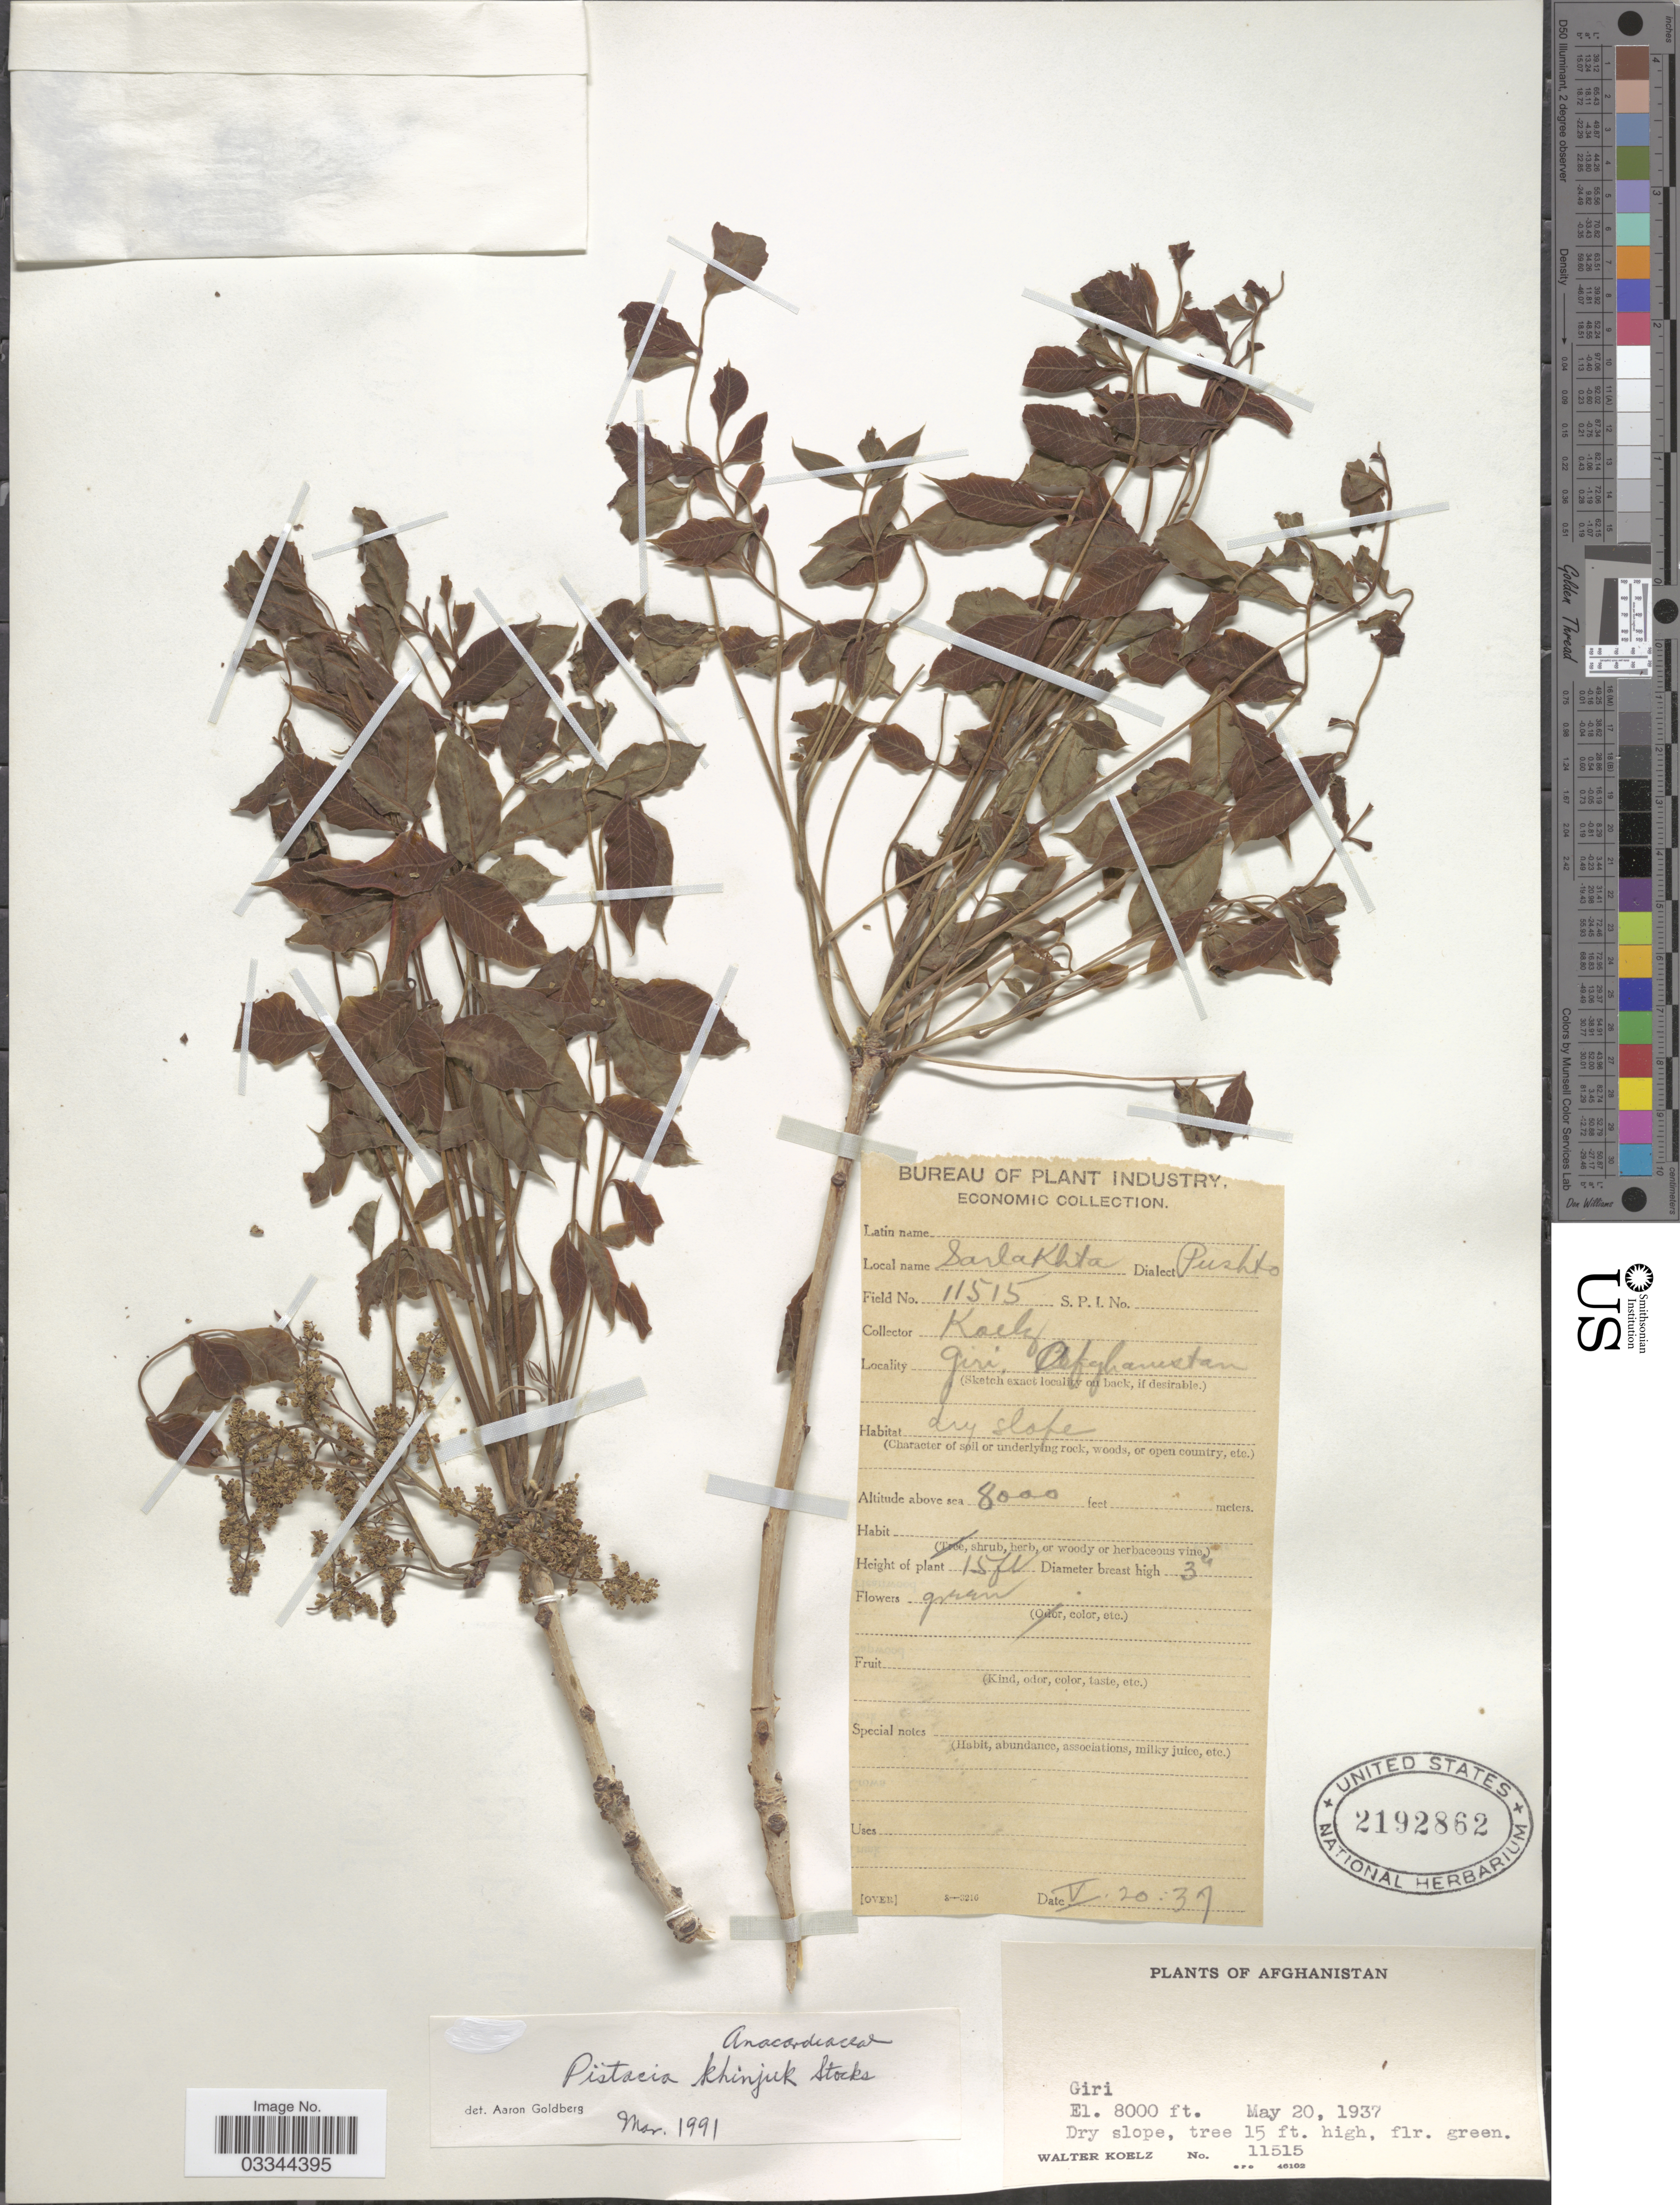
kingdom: Plantae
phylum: Tracheophyta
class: Magnoliopsida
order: Sapindales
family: Anacardiaceae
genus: Pistacia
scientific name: Pistacia khinjuk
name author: Stocks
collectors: W. N. Koelz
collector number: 11515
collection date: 1937-05-20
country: Afghanistan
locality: Giri.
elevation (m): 2438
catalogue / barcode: US 2192862